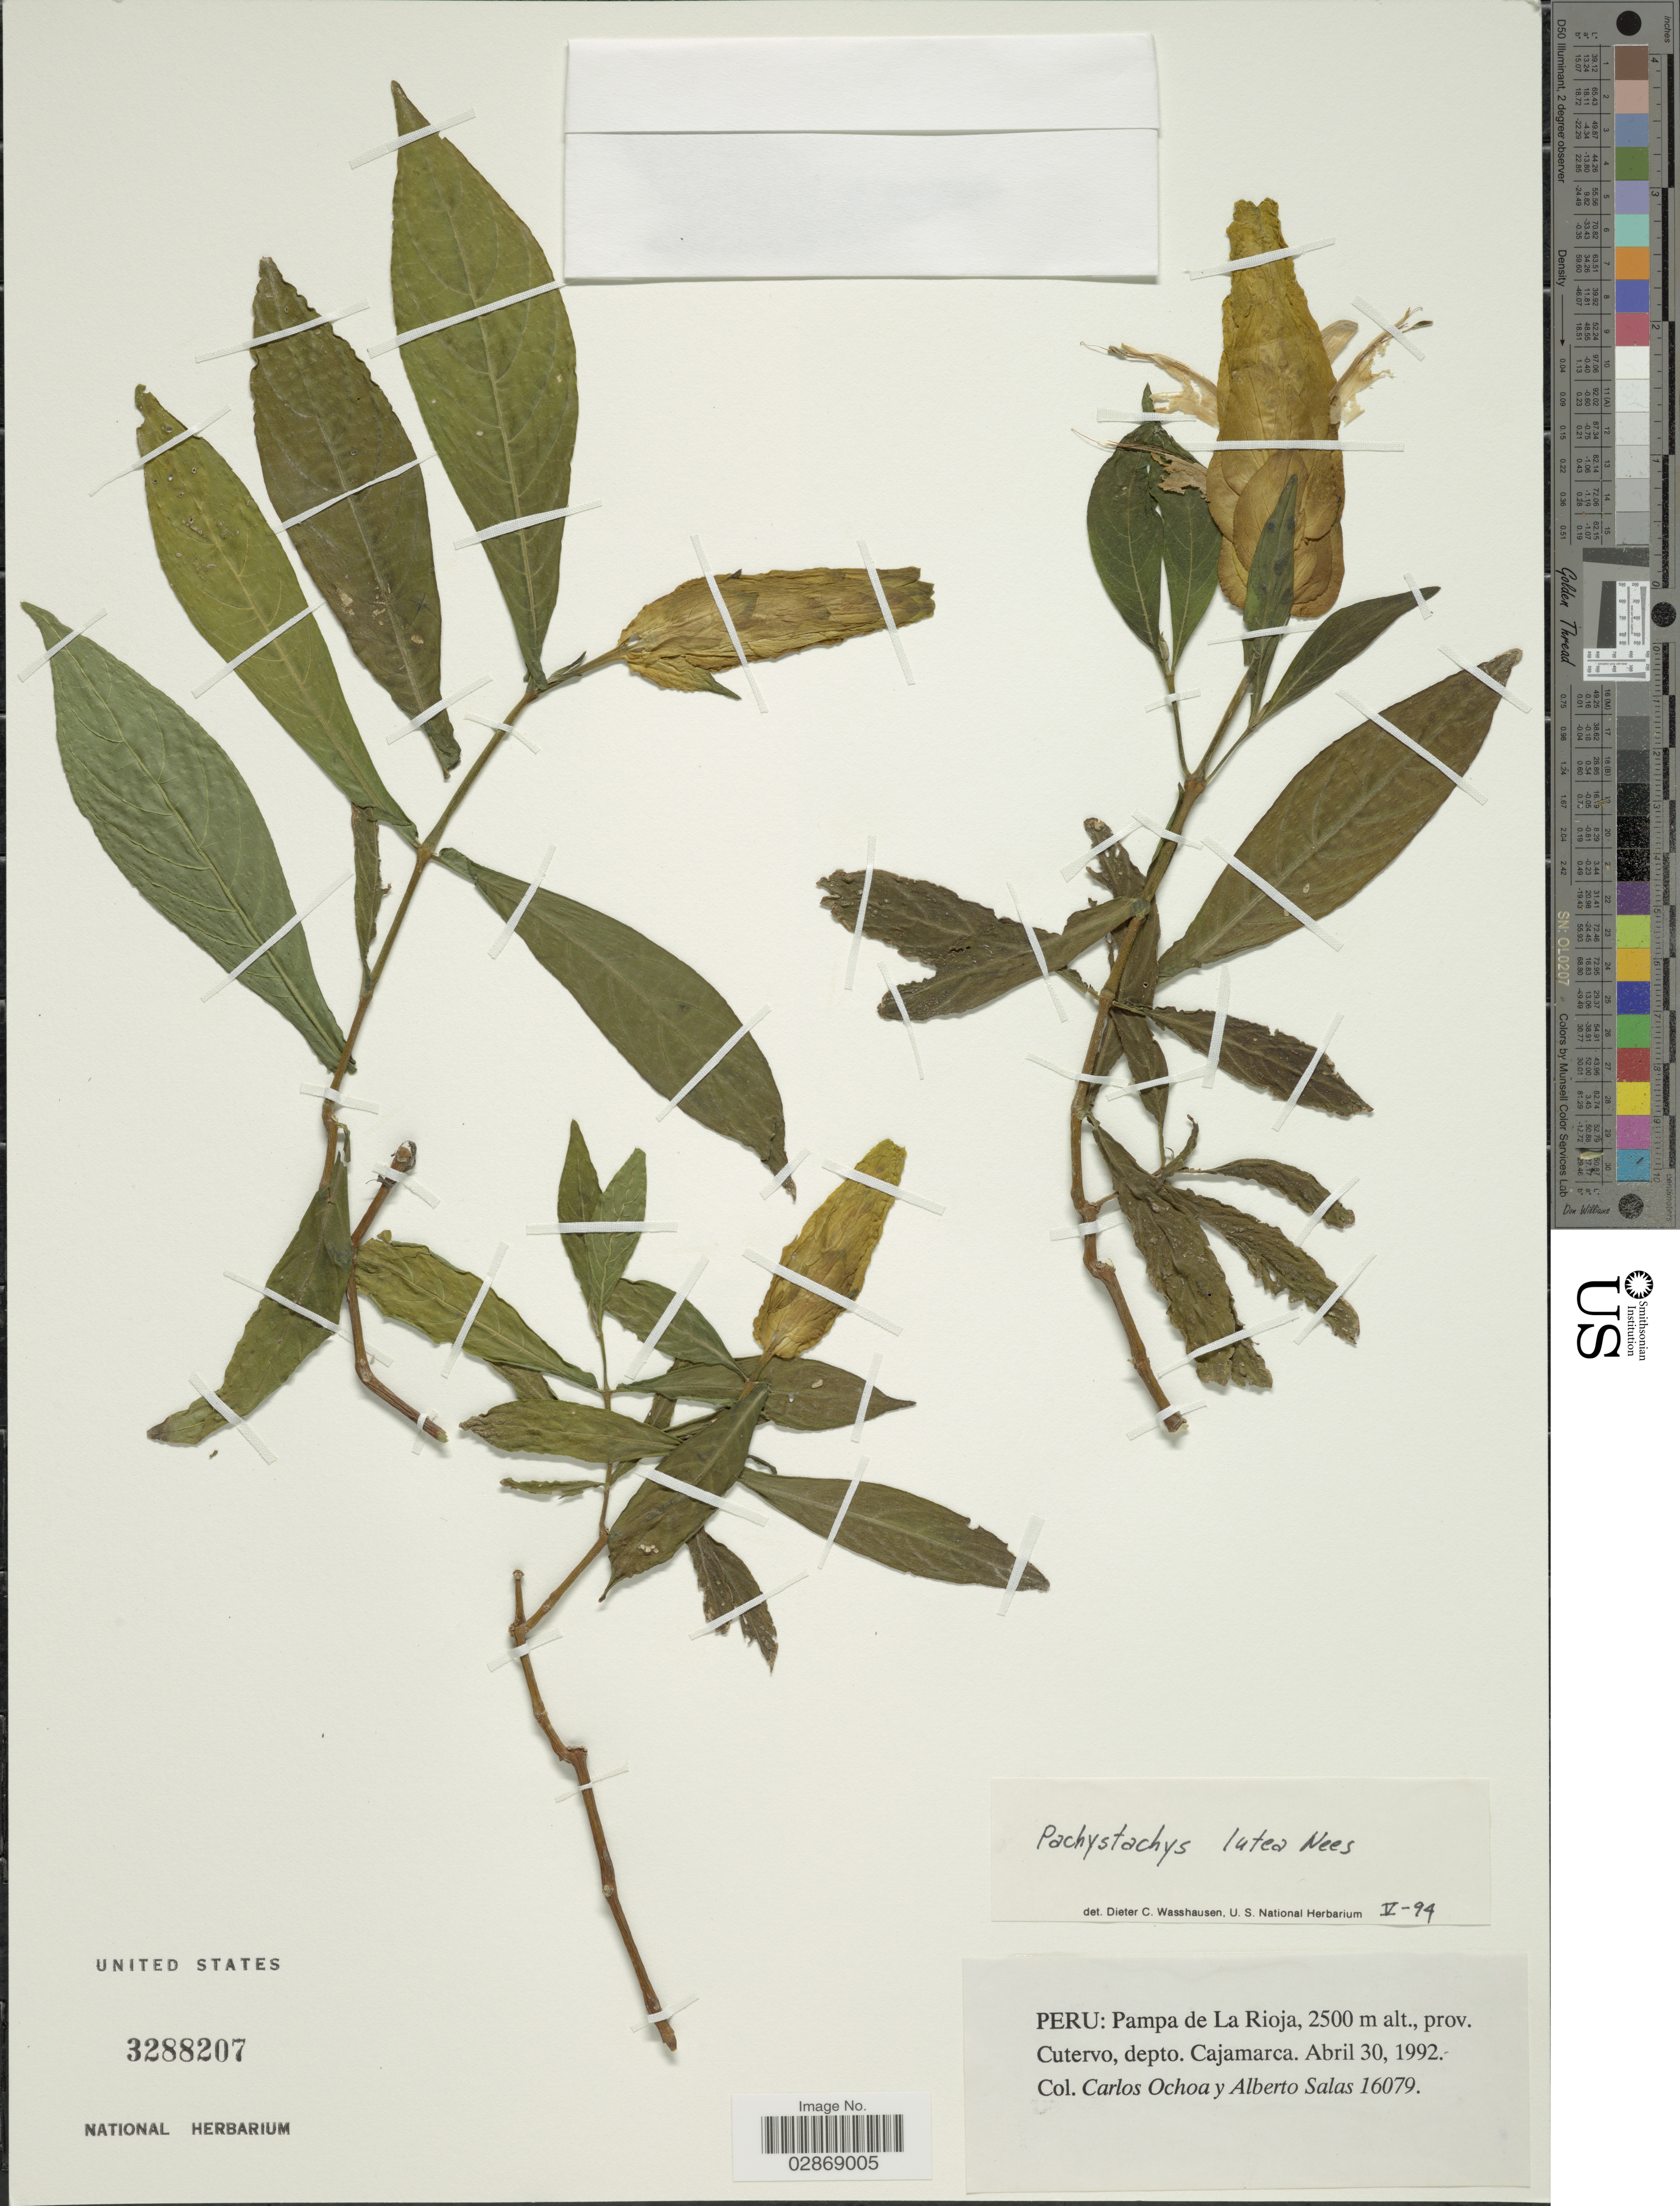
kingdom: Plantae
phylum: Tracheophyta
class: Magnoliopsida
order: Lamiales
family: Acanthaceae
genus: Pachystachys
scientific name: Pachystachys lutea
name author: Nees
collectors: C. M. Ochoa & A. Salas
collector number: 16079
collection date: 1992-04-30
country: Peru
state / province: Cajamarca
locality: Pampa de La Rioja, prov. Cutervo, depto. Cajamarca.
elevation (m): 2500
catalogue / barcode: US 3288207